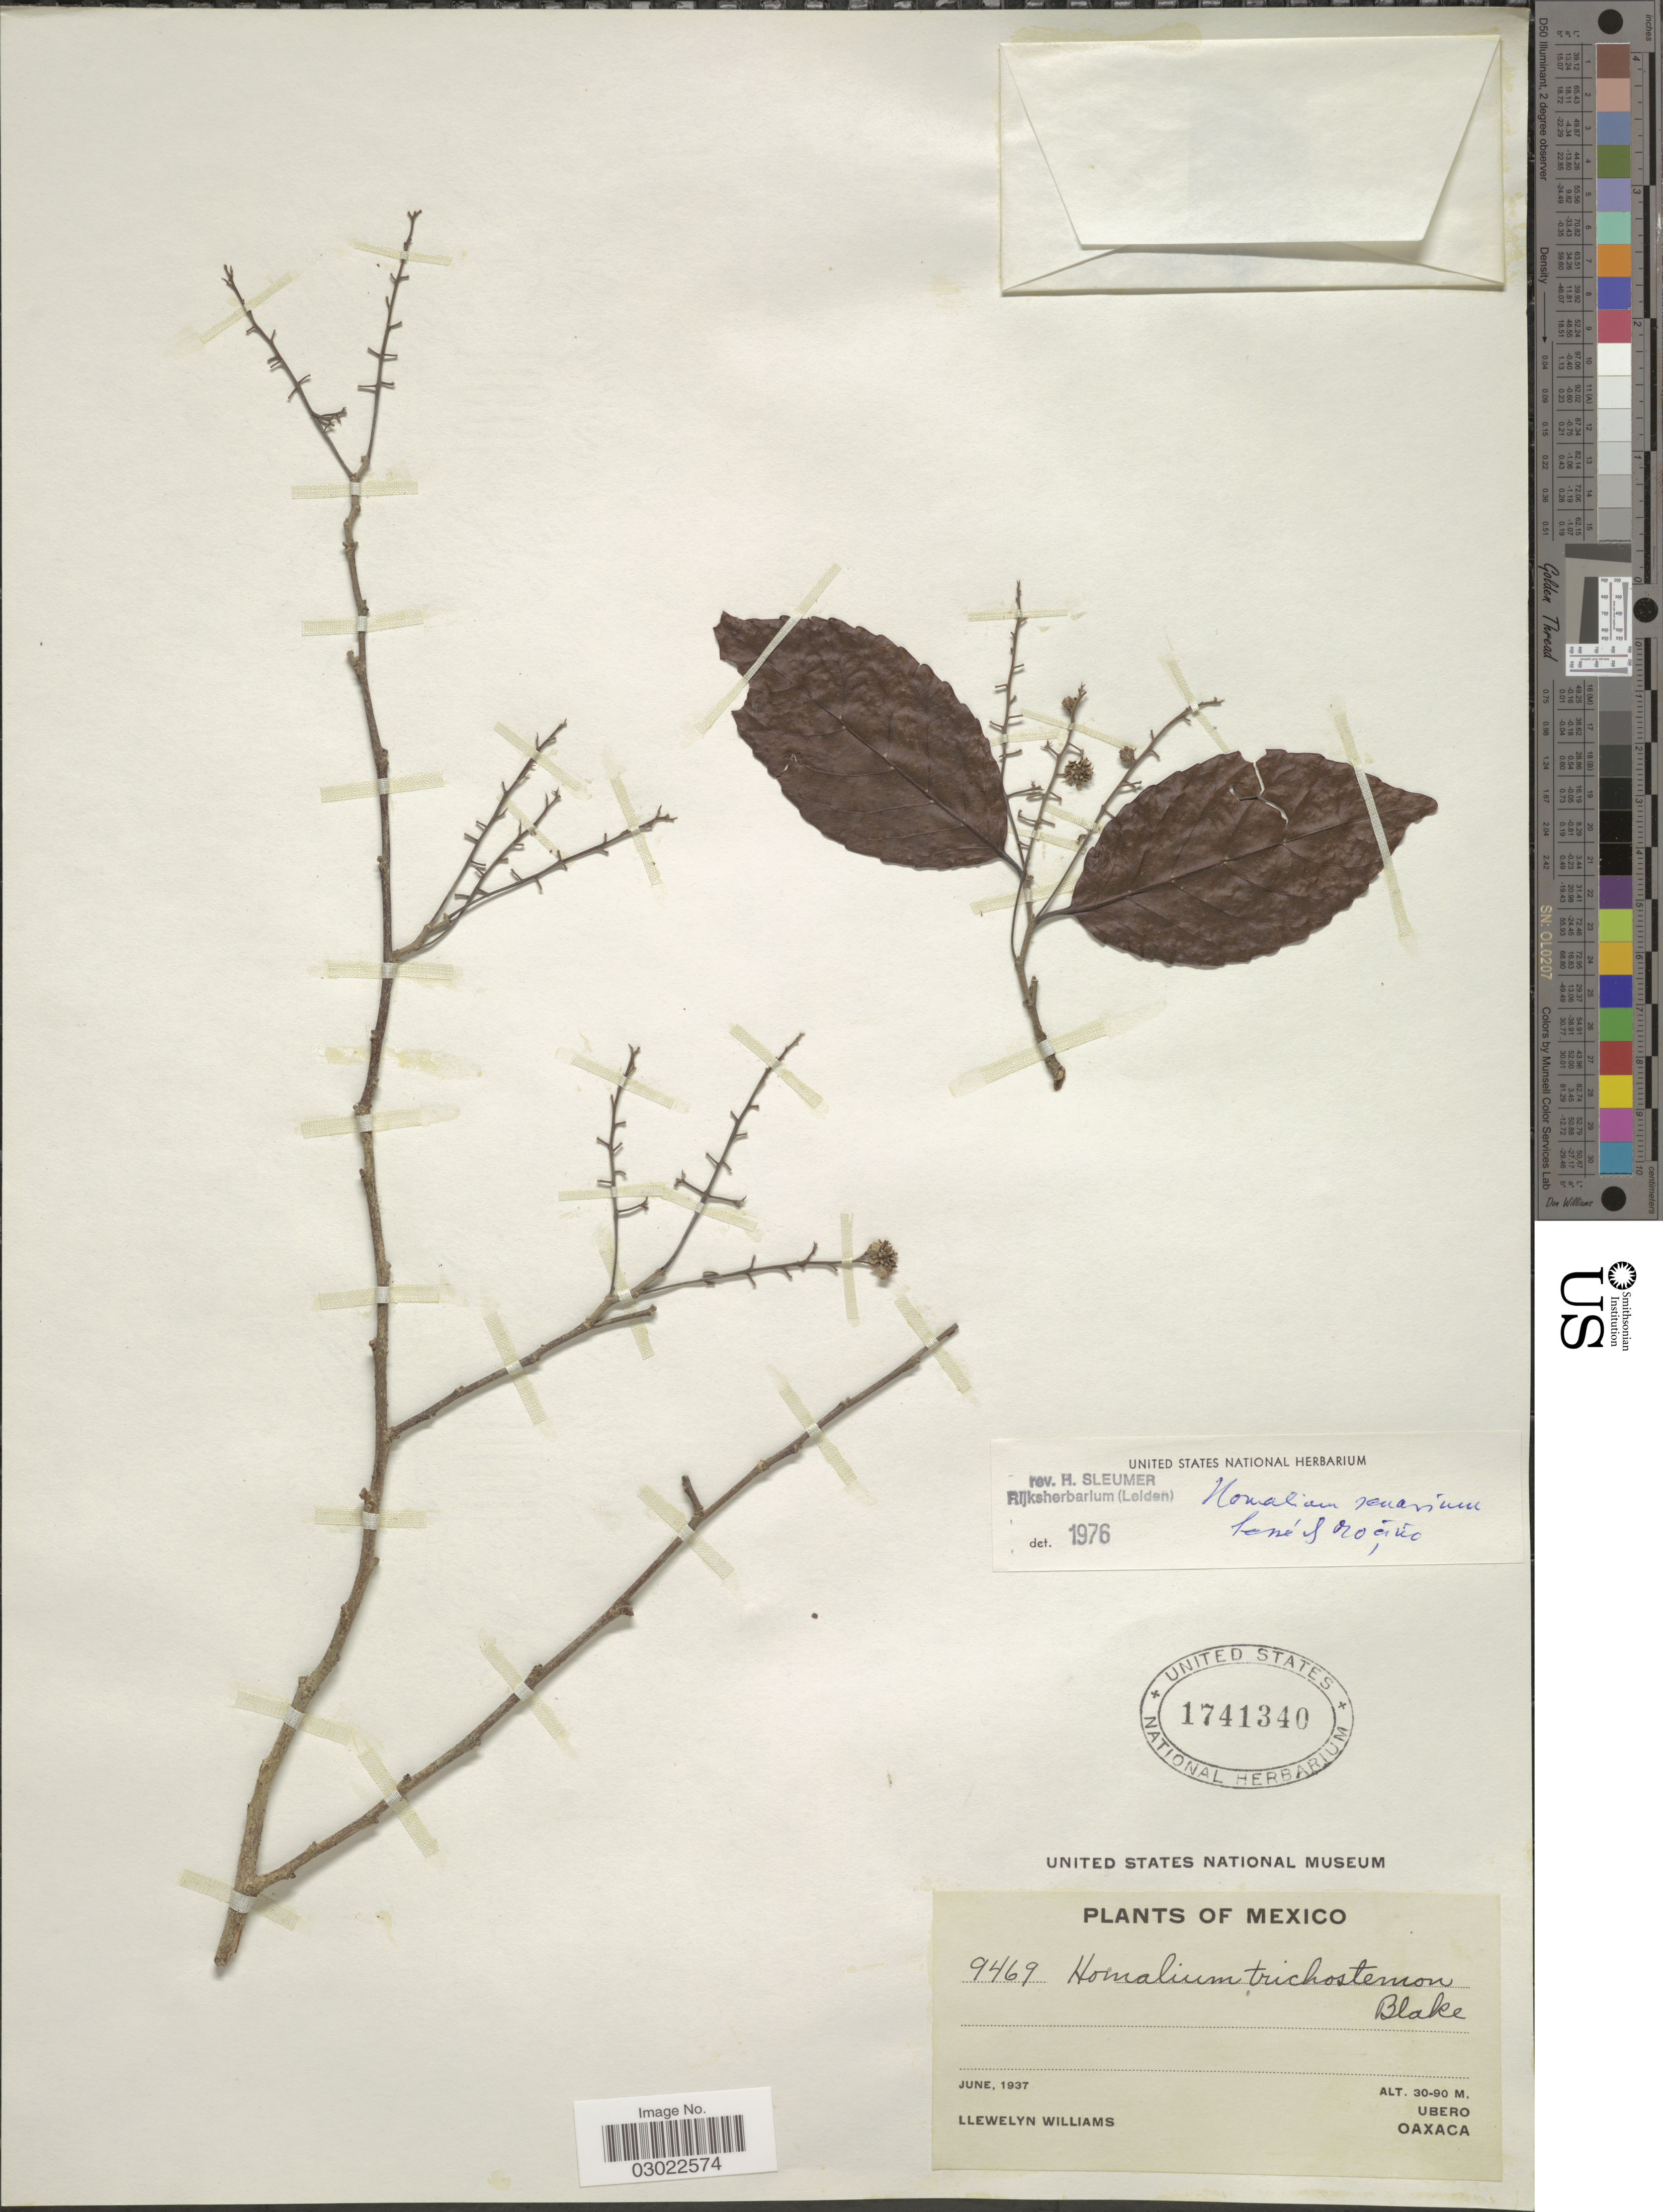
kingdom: Plantae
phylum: Tracheophyta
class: Magnoliopsida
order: Malpighiales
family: Salicaceae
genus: Homalium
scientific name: Homalium senarium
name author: Sessé & Moc. ex DC.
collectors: Ll. Williams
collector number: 9469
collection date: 1937-06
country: Mexico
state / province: Oaxaca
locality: Ubero.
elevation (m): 30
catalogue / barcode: US 1741340